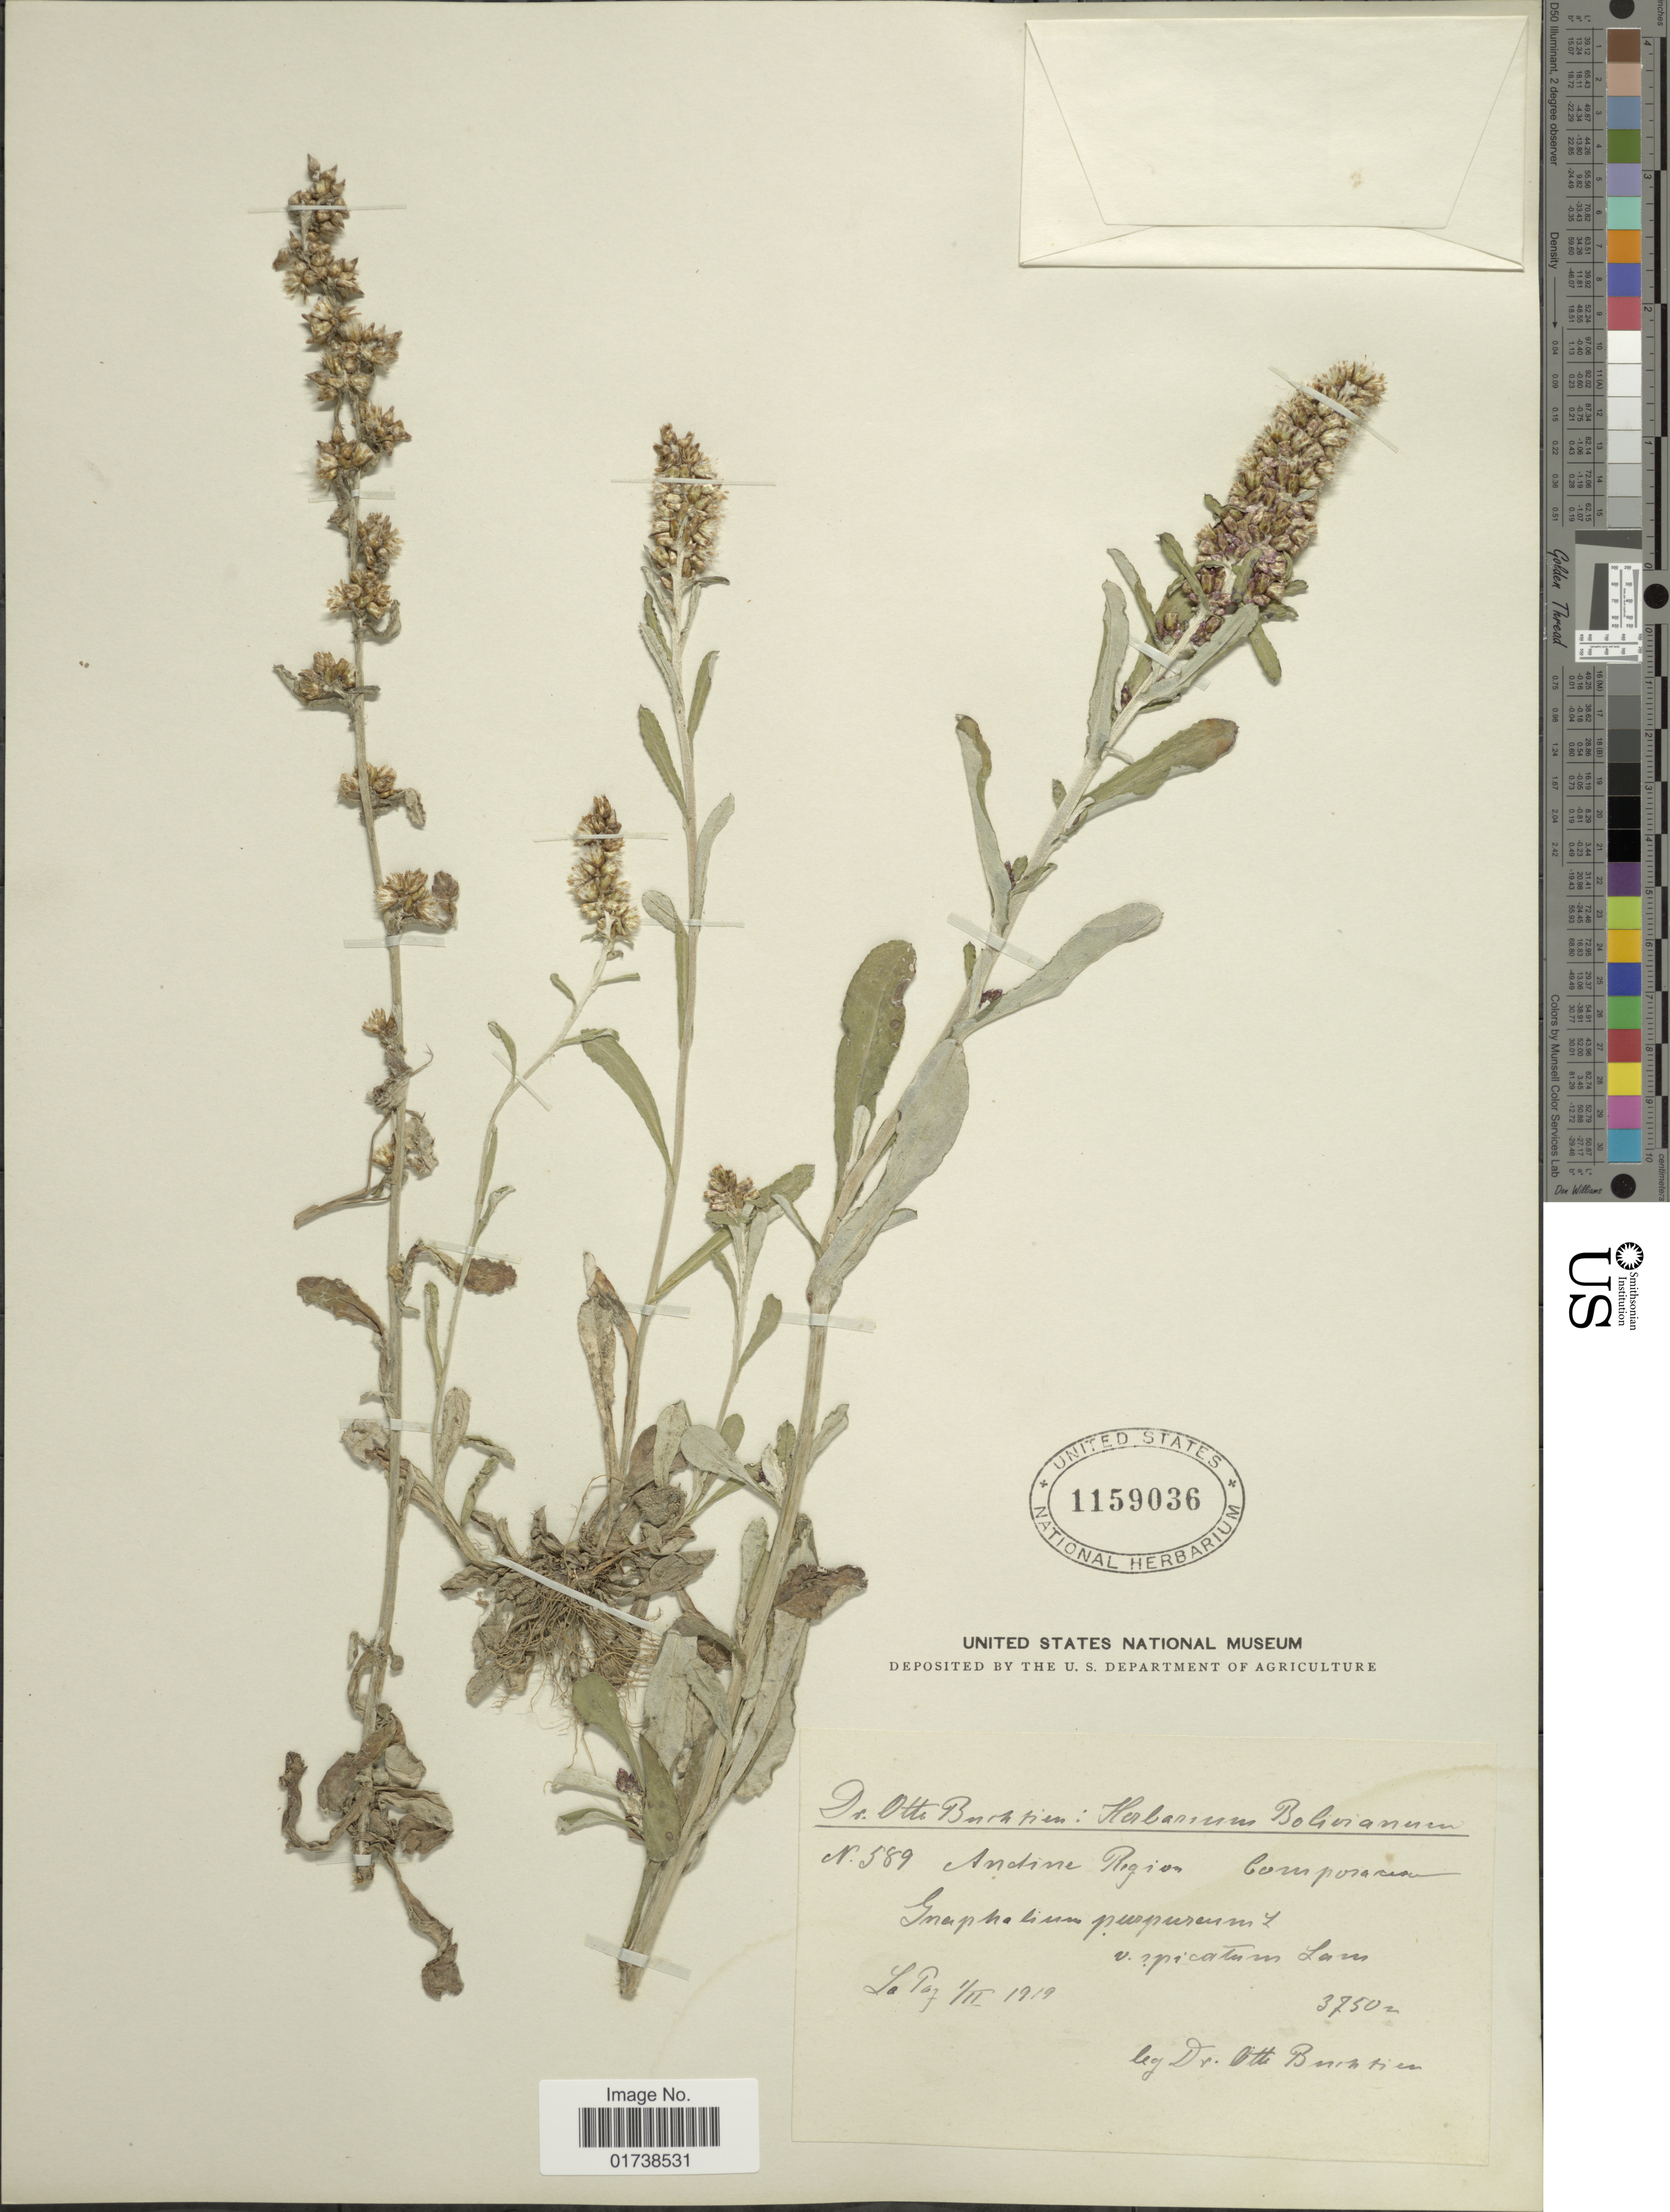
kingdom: Plantae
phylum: Tracheophyta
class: Magnoliopsida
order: Asterales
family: Asteraceae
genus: Gamochaeta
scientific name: Gamochaeta purpurea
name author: (L.) Cabrera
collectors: O. Buchtien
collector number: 589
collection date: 1919-02-01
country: Bolivia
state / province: La Paz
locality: La Paz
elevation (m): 3750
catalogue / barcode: US 1159036